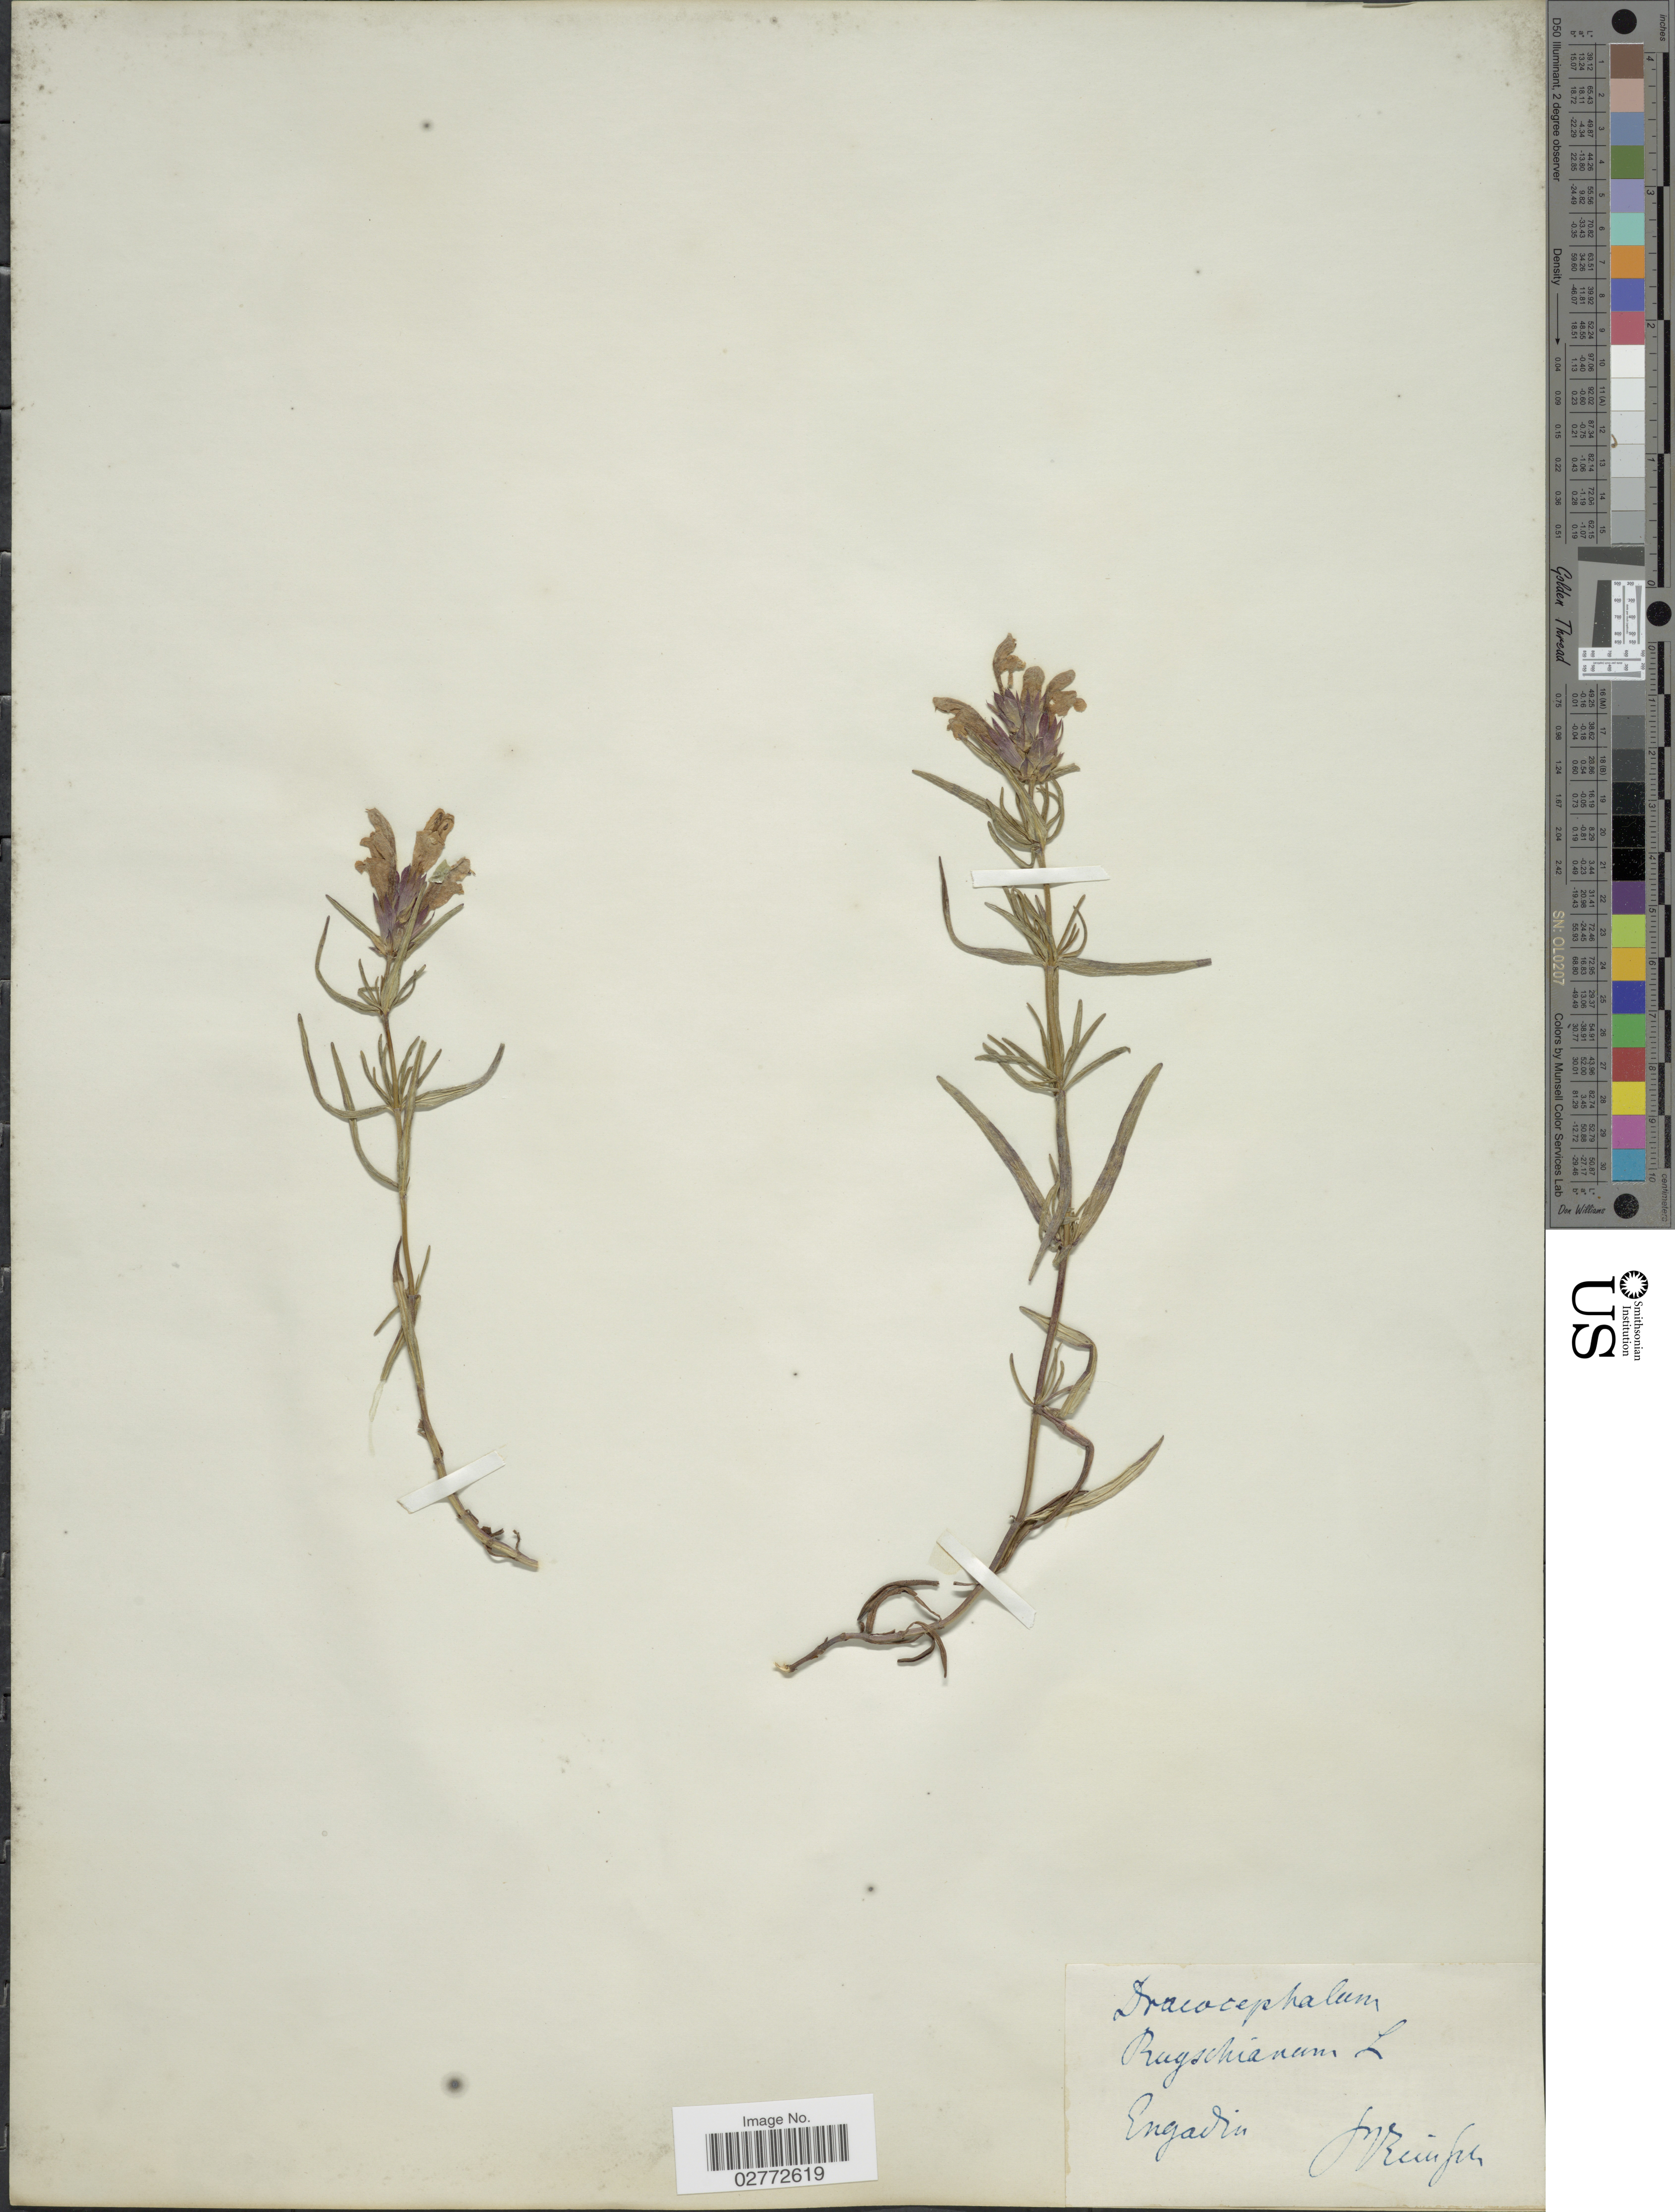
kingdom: Plantae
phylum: Tracheophyta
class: Magnoliopsida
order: Lamiales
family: Lamiaceae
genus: Dracocephalum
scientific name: Dracocephalum ruyschiana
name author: L.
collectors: P.F. Reinsch (herbarium)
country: Switzerland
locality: Engadin.